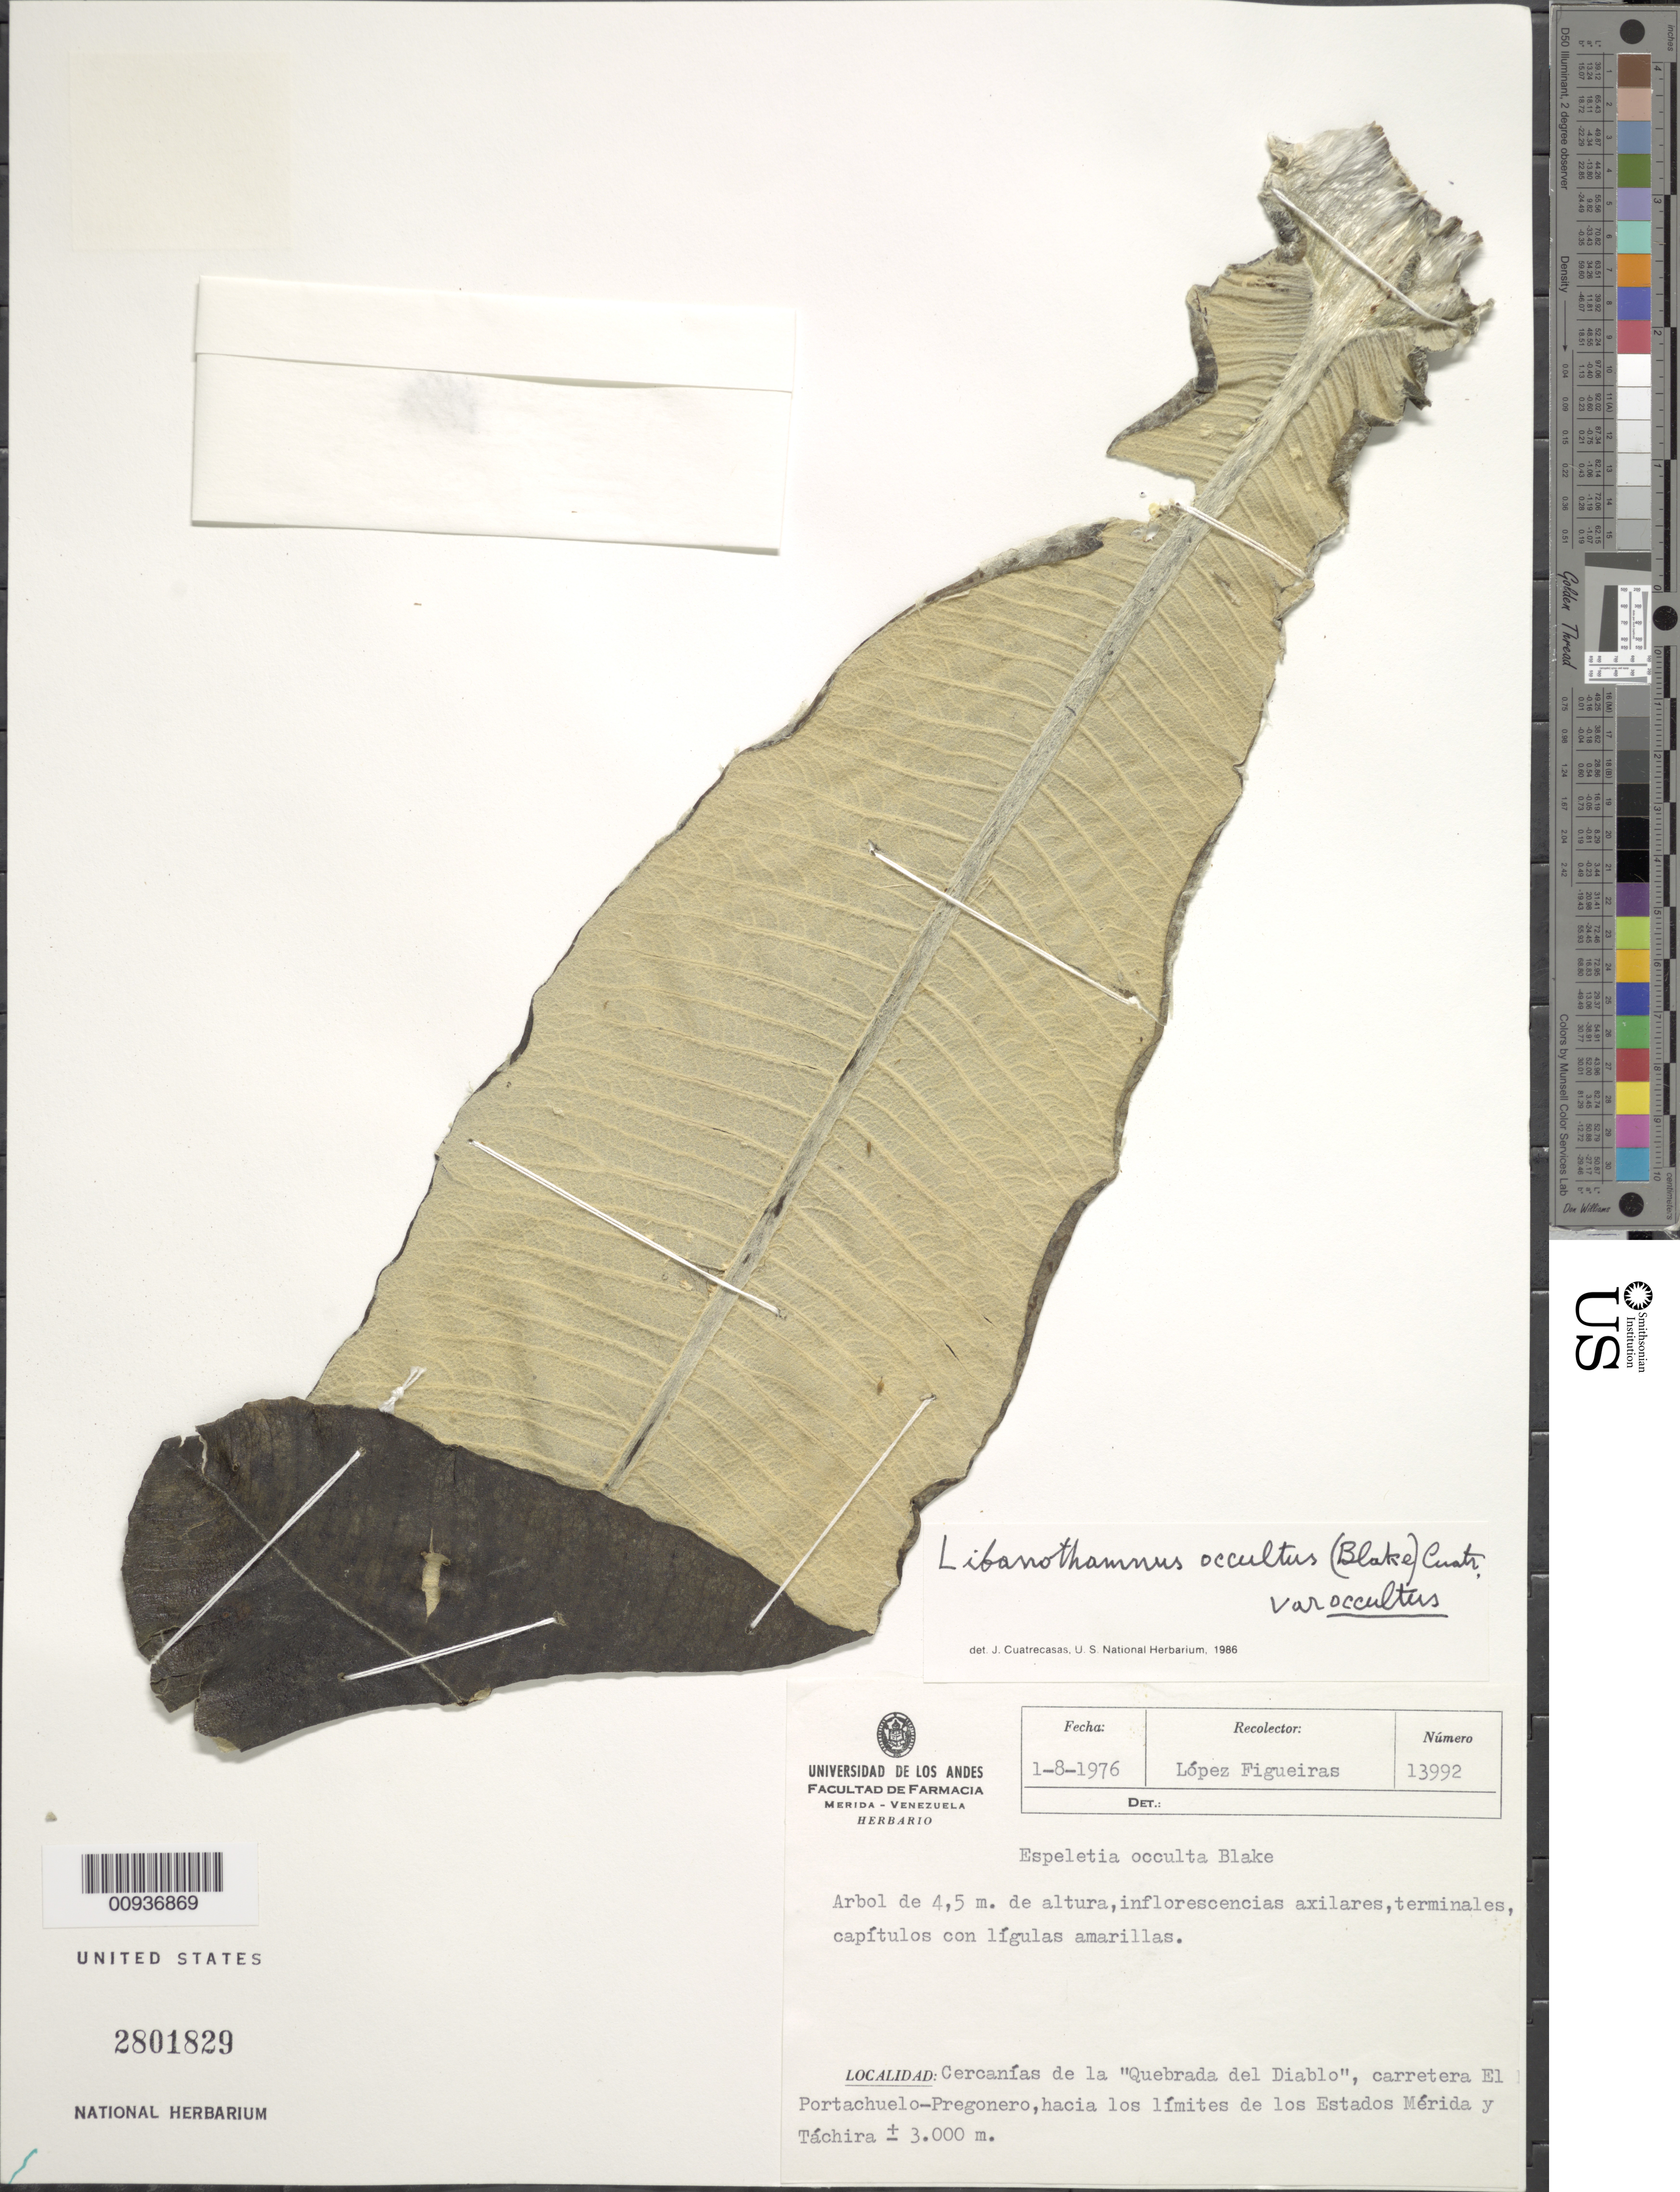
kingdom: Plantae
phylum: Tracheophyta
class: Magnoliopsida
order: Asterales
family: Asteraceae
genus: Libanothamnus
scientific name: Libanothamnus occultus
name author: (S.F. Blake) Cuatrec.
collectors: M. López Figueiras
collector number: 13992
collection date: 1976-08-01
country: Venezuela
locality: Cercanias de la Quebrada del Diablo, carretera El Portachuelo-Pregonero, hacia los limites de los Estados Merida y Tachira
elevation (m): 3000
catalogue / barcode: US 2801829